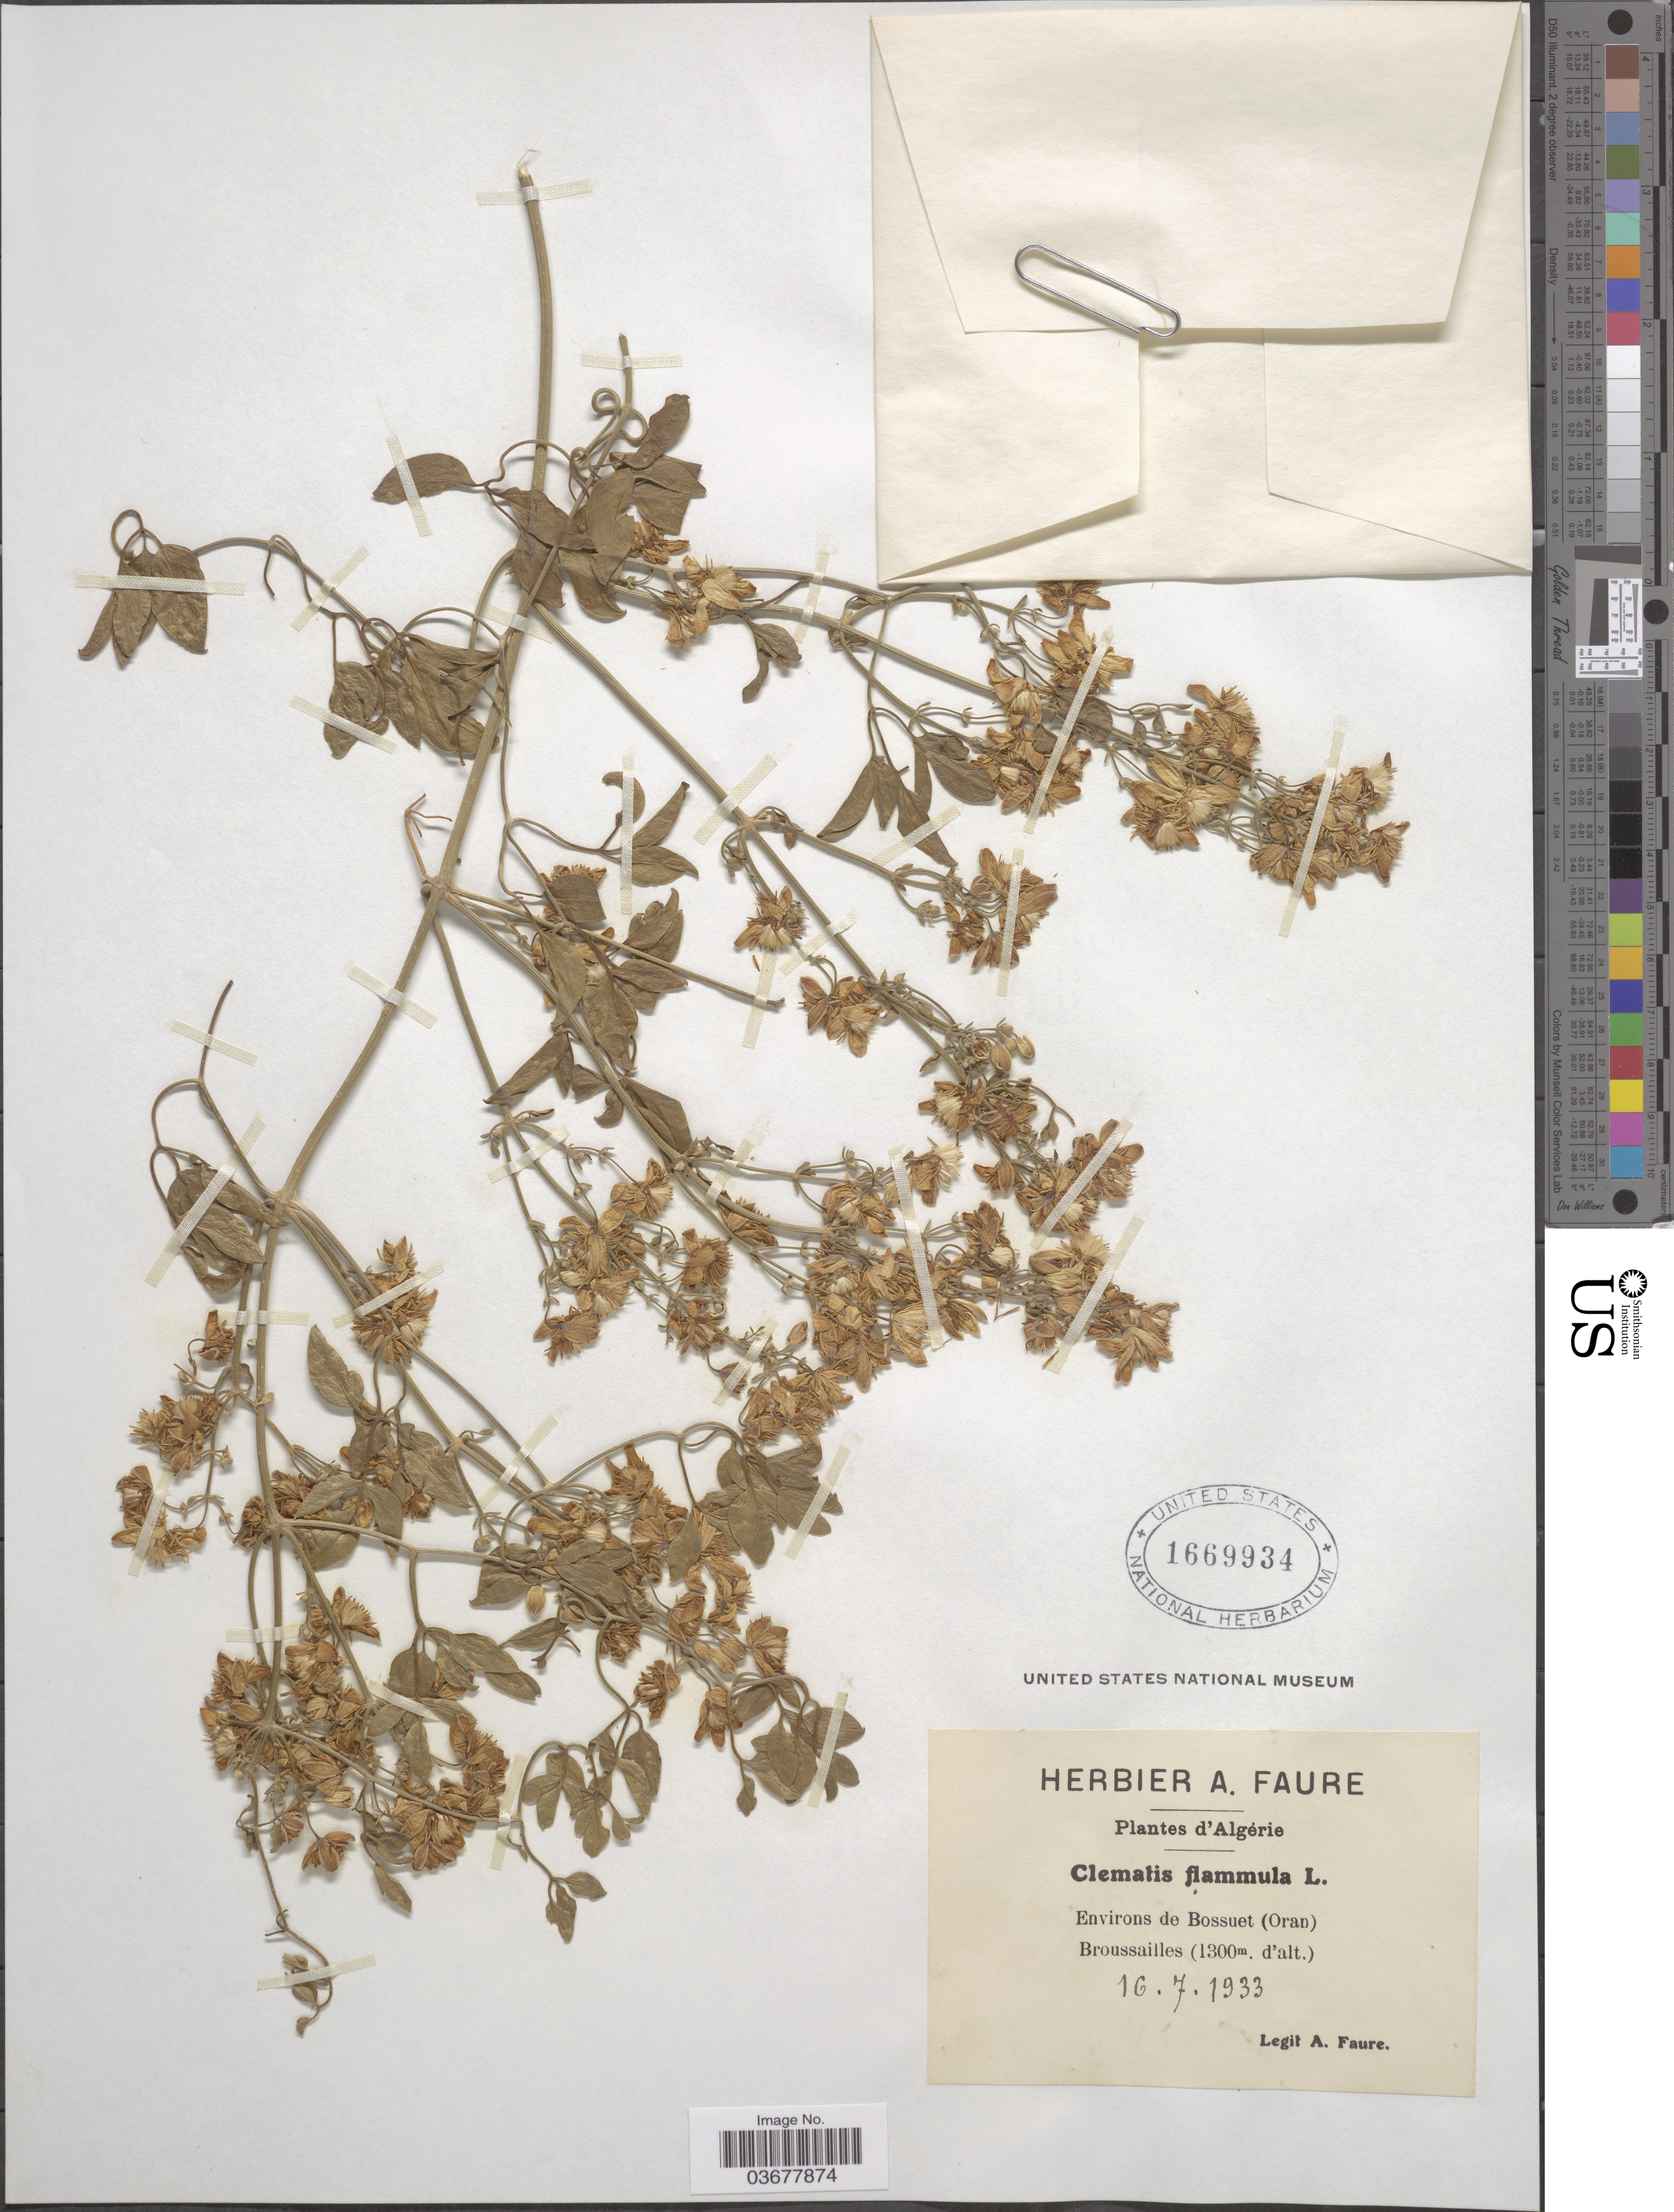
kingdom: Plantae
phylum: Tracheophyta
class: Magnoliopsida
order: Ranunculales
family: Ranunculaceae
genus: Clematis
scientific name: Clematis flammula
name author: L.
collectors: A. Faure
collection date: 1933-07-16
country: Algeria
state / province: Oran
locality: Environs de Bossuet. Broussailles.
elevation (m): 1300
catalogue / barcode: US 1669934